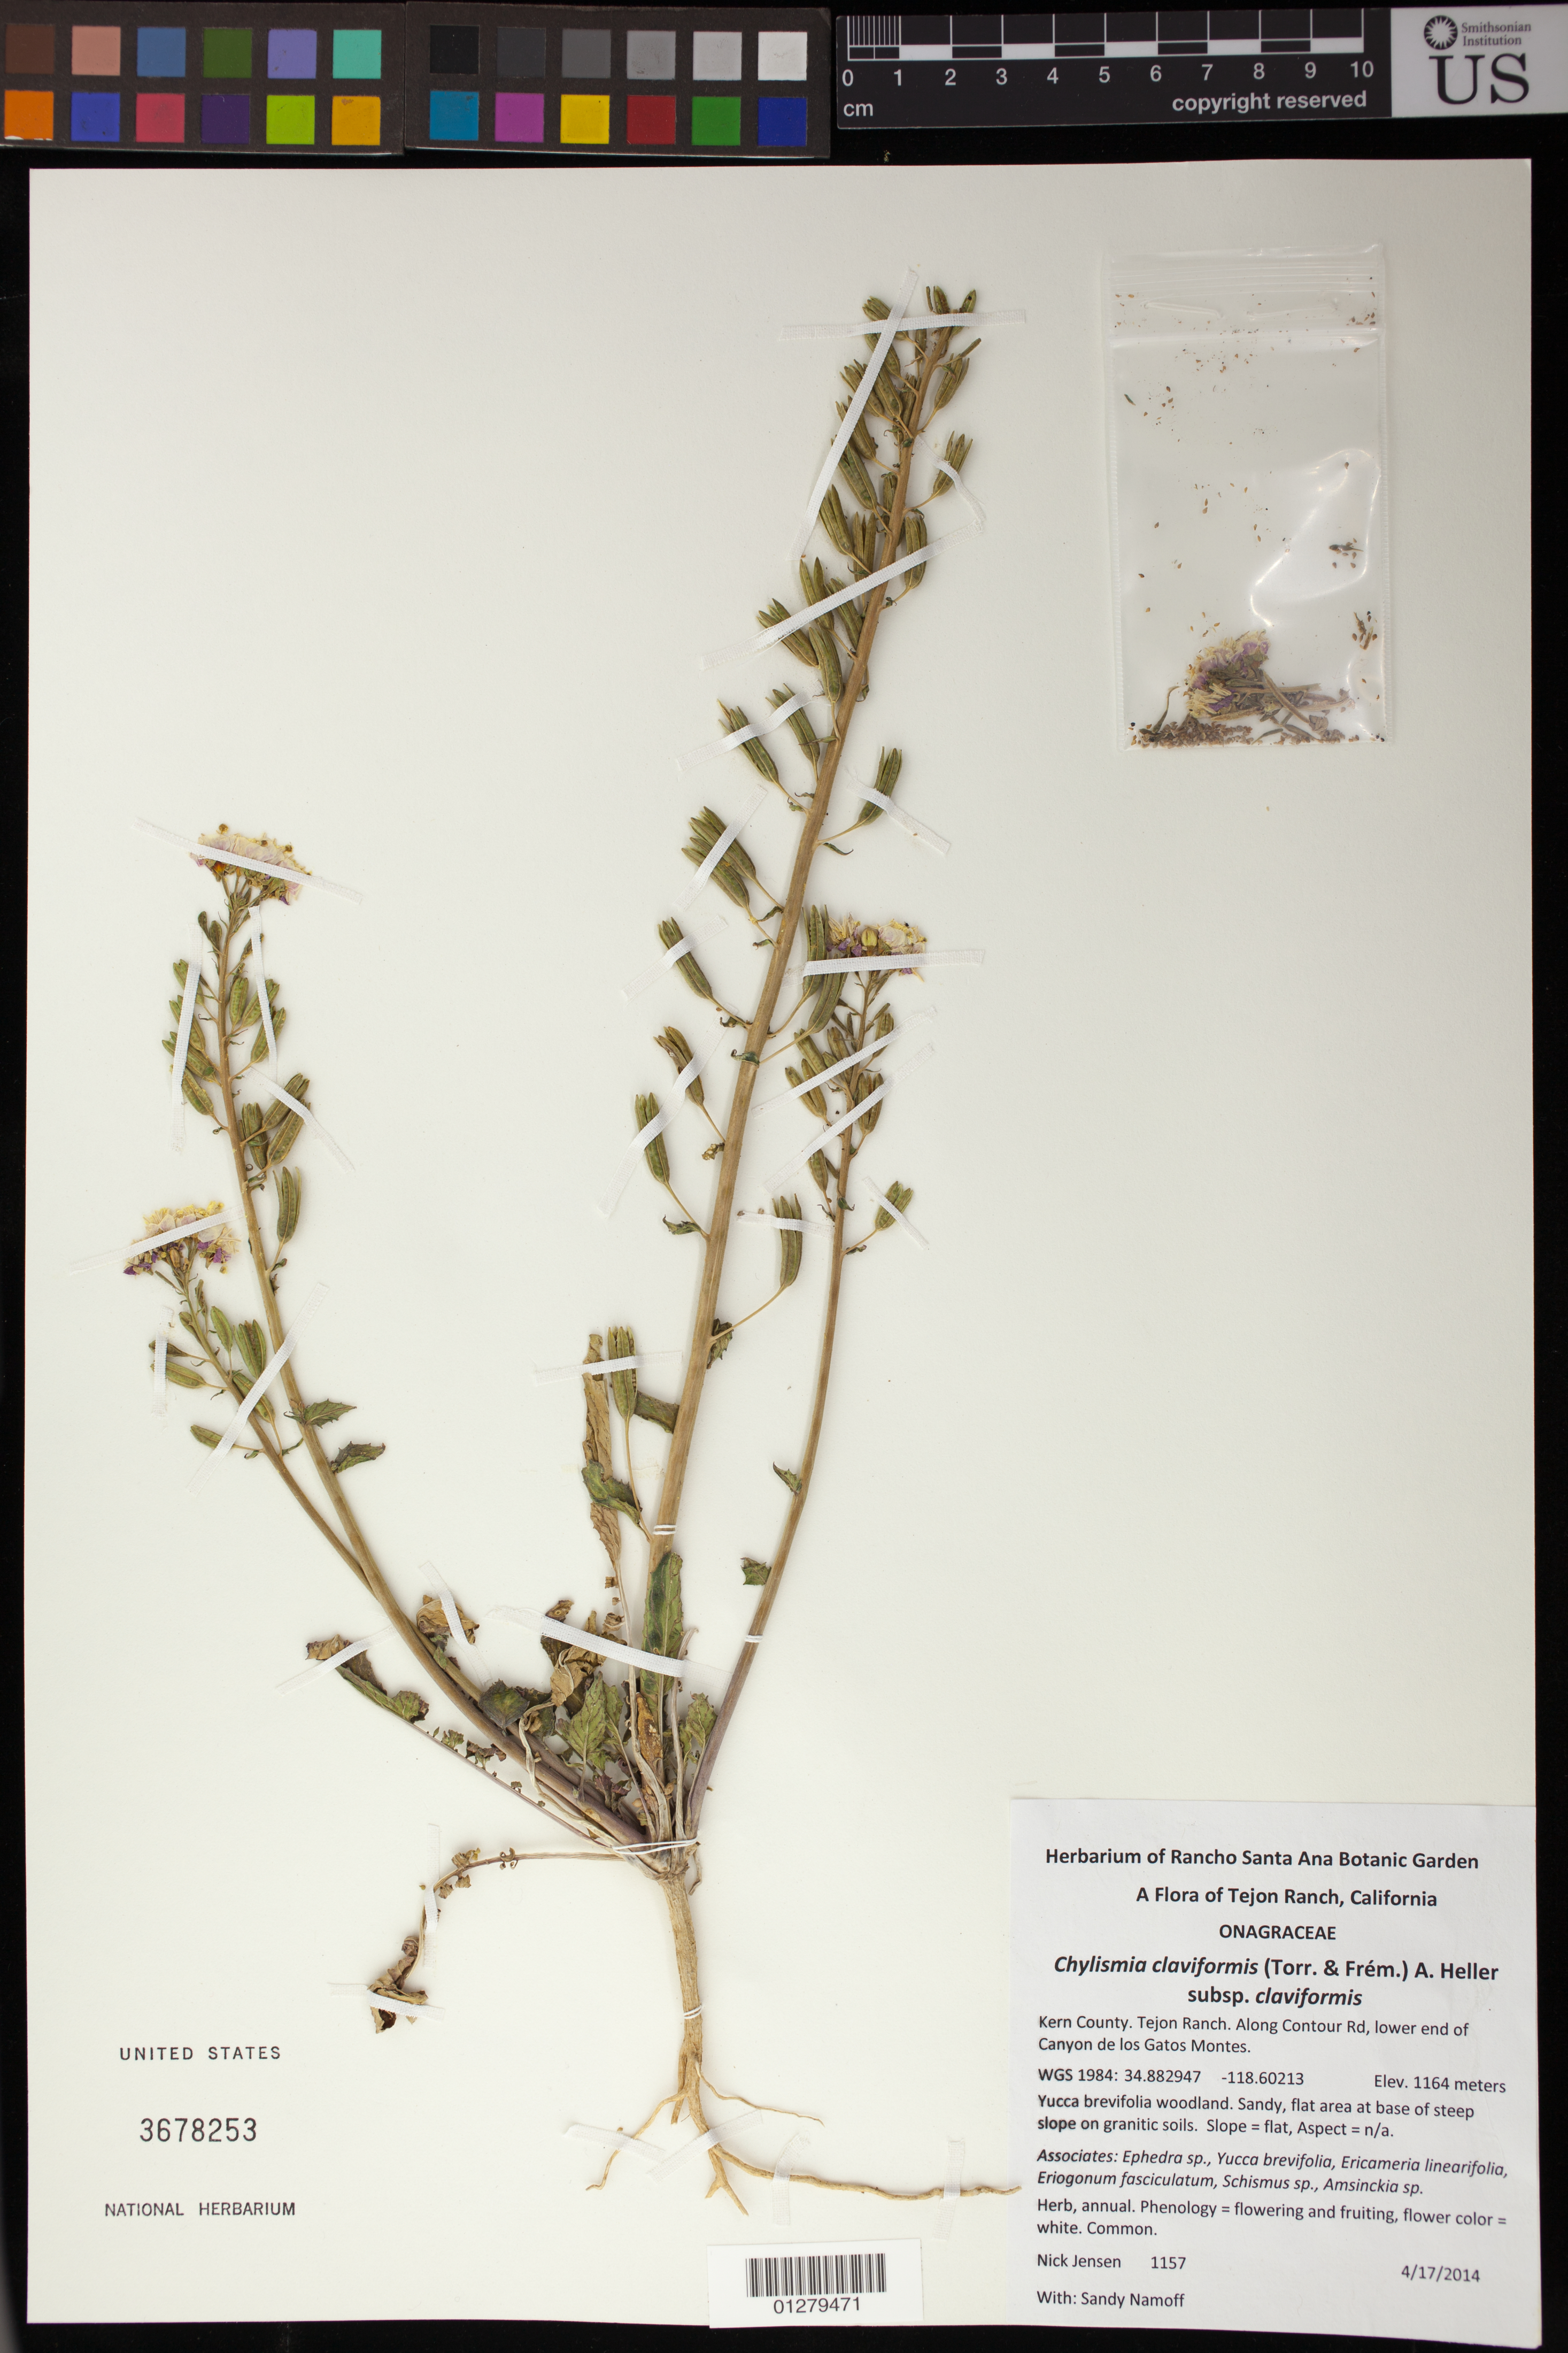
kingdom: Plantae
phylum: Tracheophyta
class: Magnoliopsida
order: Myrtales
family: Onagraceae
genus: Chylismia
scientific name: Chylismia claviformis subsp. claviformis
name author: (Torr. & Frém.) A. Heller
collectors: N. Jensen & S. M. Namoff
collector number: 1157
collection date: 2014-04-17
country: United States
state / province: California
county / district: Kern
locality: Tejon Ranch, along Contour Road, lower end of Canyon de los Gatos Montes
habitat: Woodland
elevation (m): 1164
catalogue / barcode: US 3678253